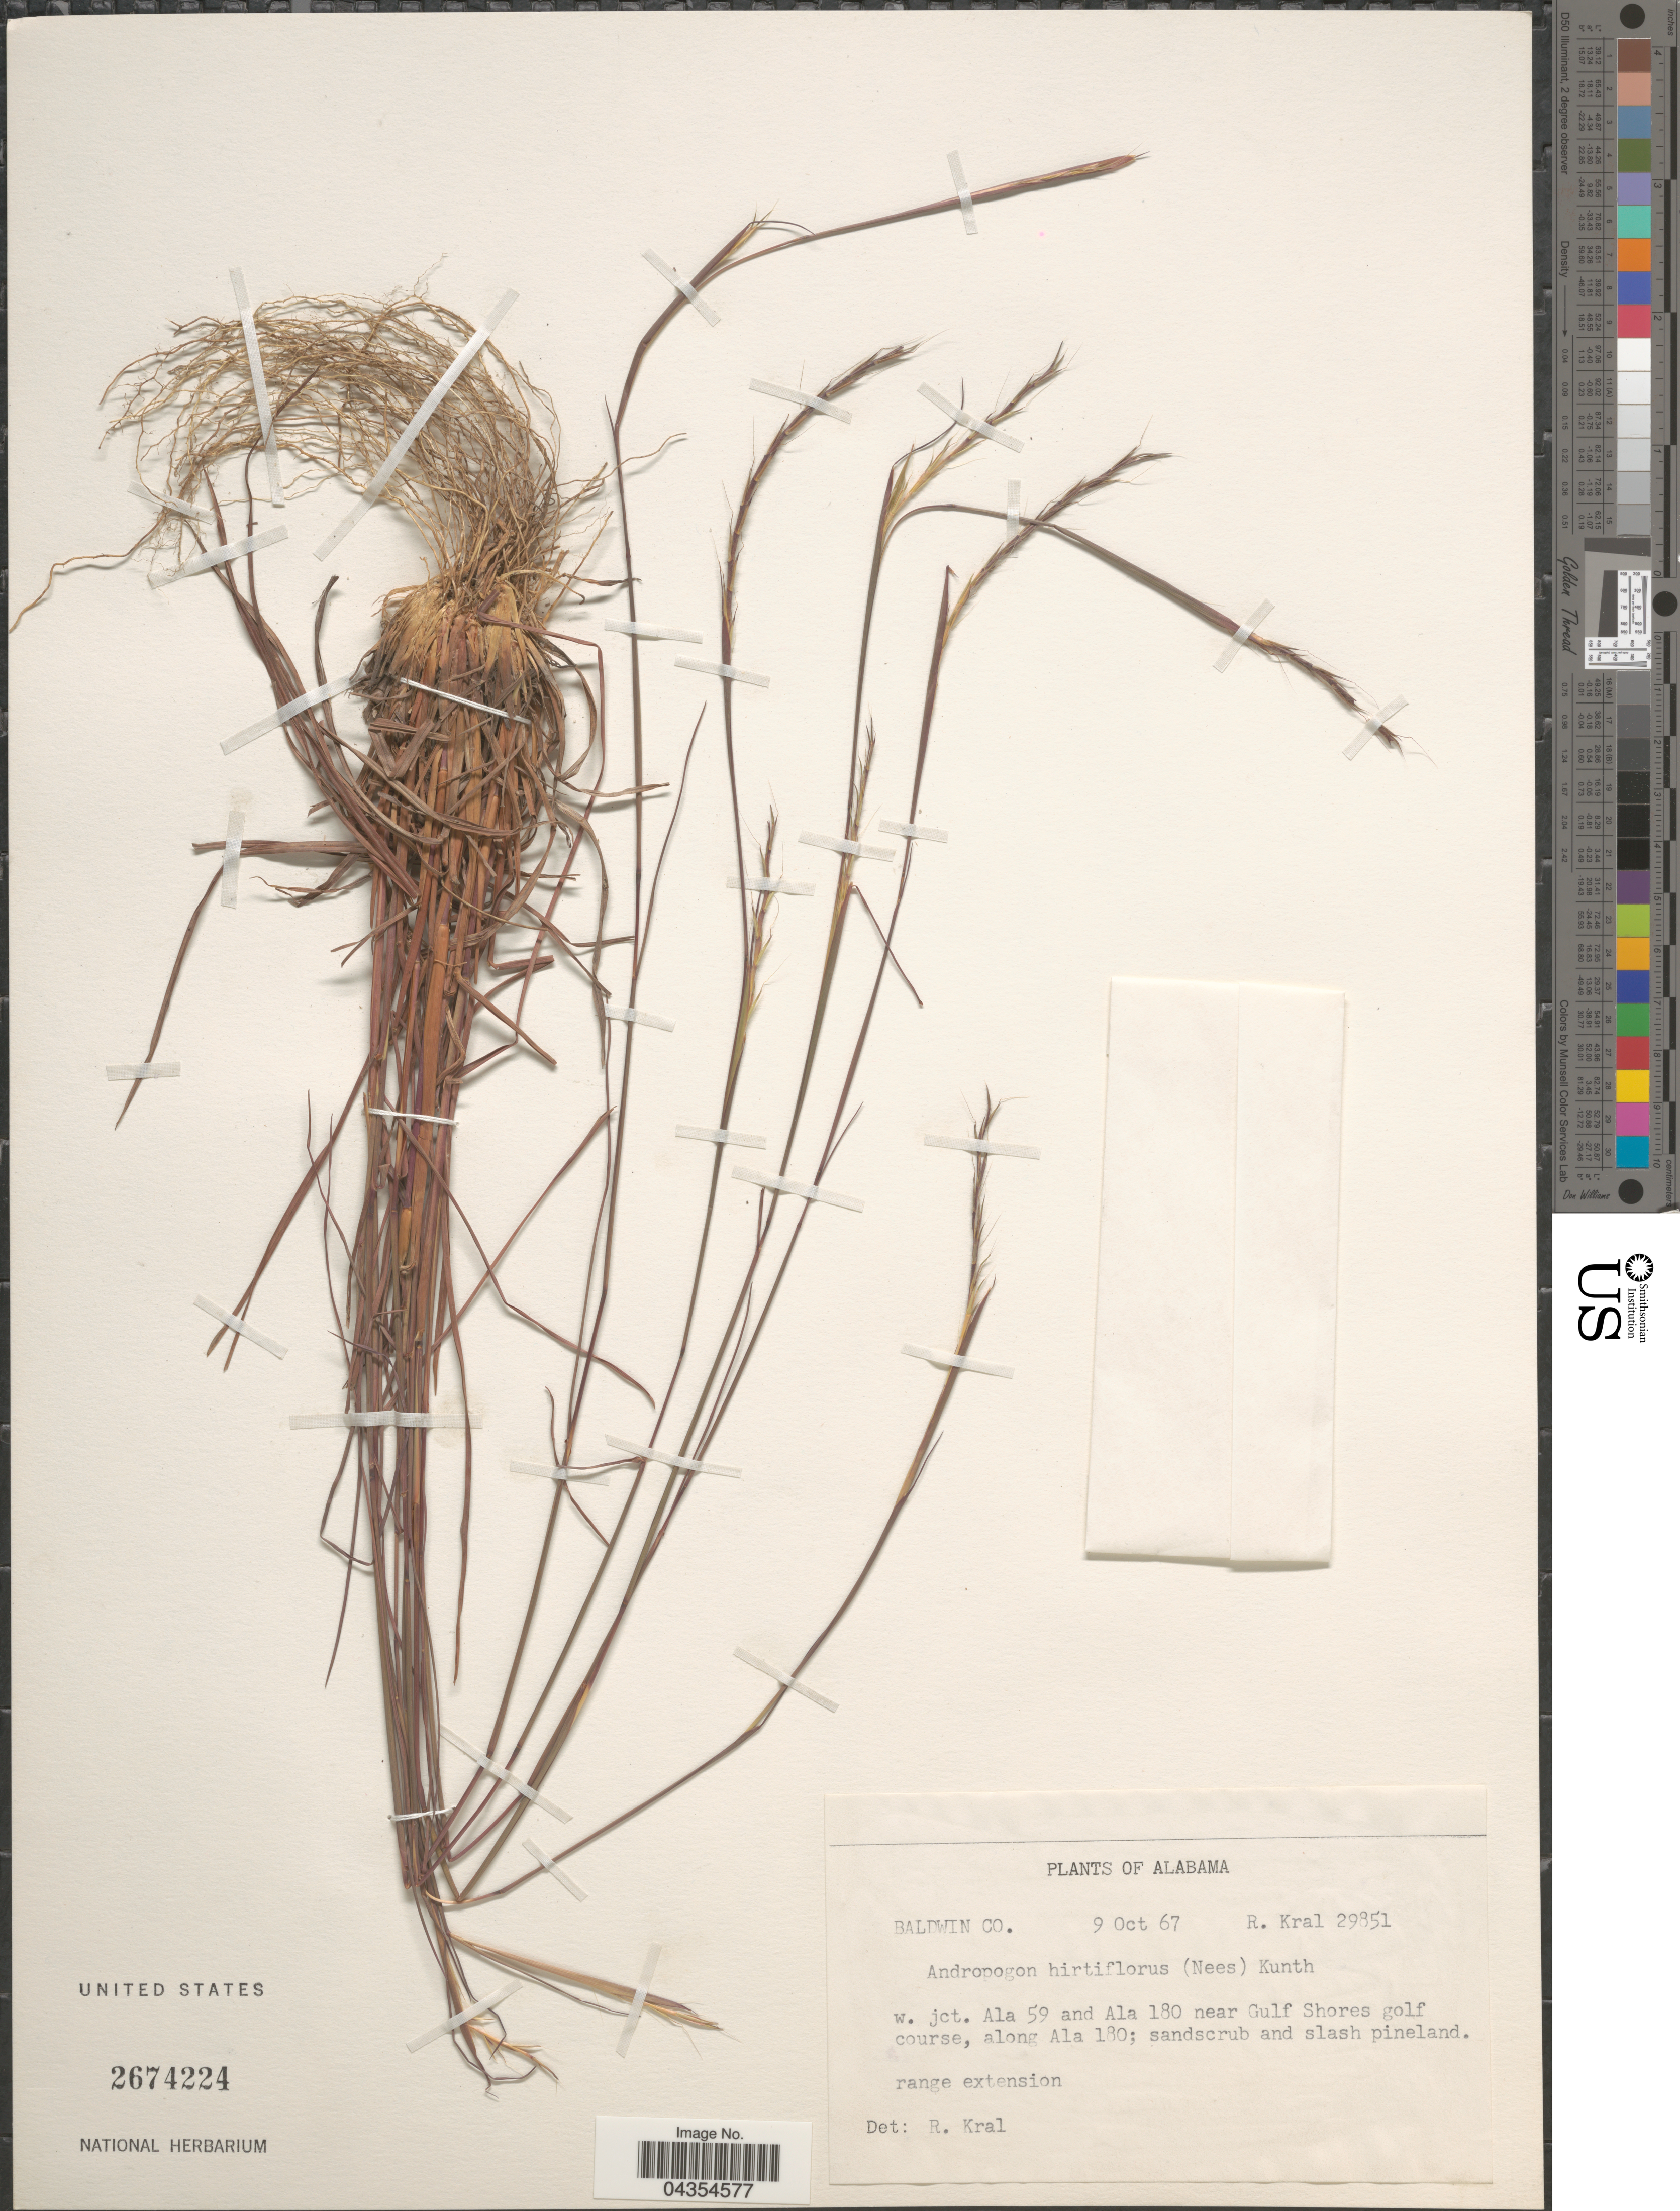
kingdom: Plantae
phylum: Tracheophyta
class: Liliopsida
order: Poales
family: Poaceae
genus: Schizachyrium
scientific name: Schizachyrium sanguineum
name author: (Retz.) Alston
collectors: R. Kral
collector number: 29851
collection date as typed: Transcribed d/m/y: 9/10/67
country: United States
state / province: Alabama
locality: Baldwin Co. W. jct. Ala 59 and Ala 180 near Gulf Shores golf course, along Ala 180.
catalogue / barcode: US 2674224